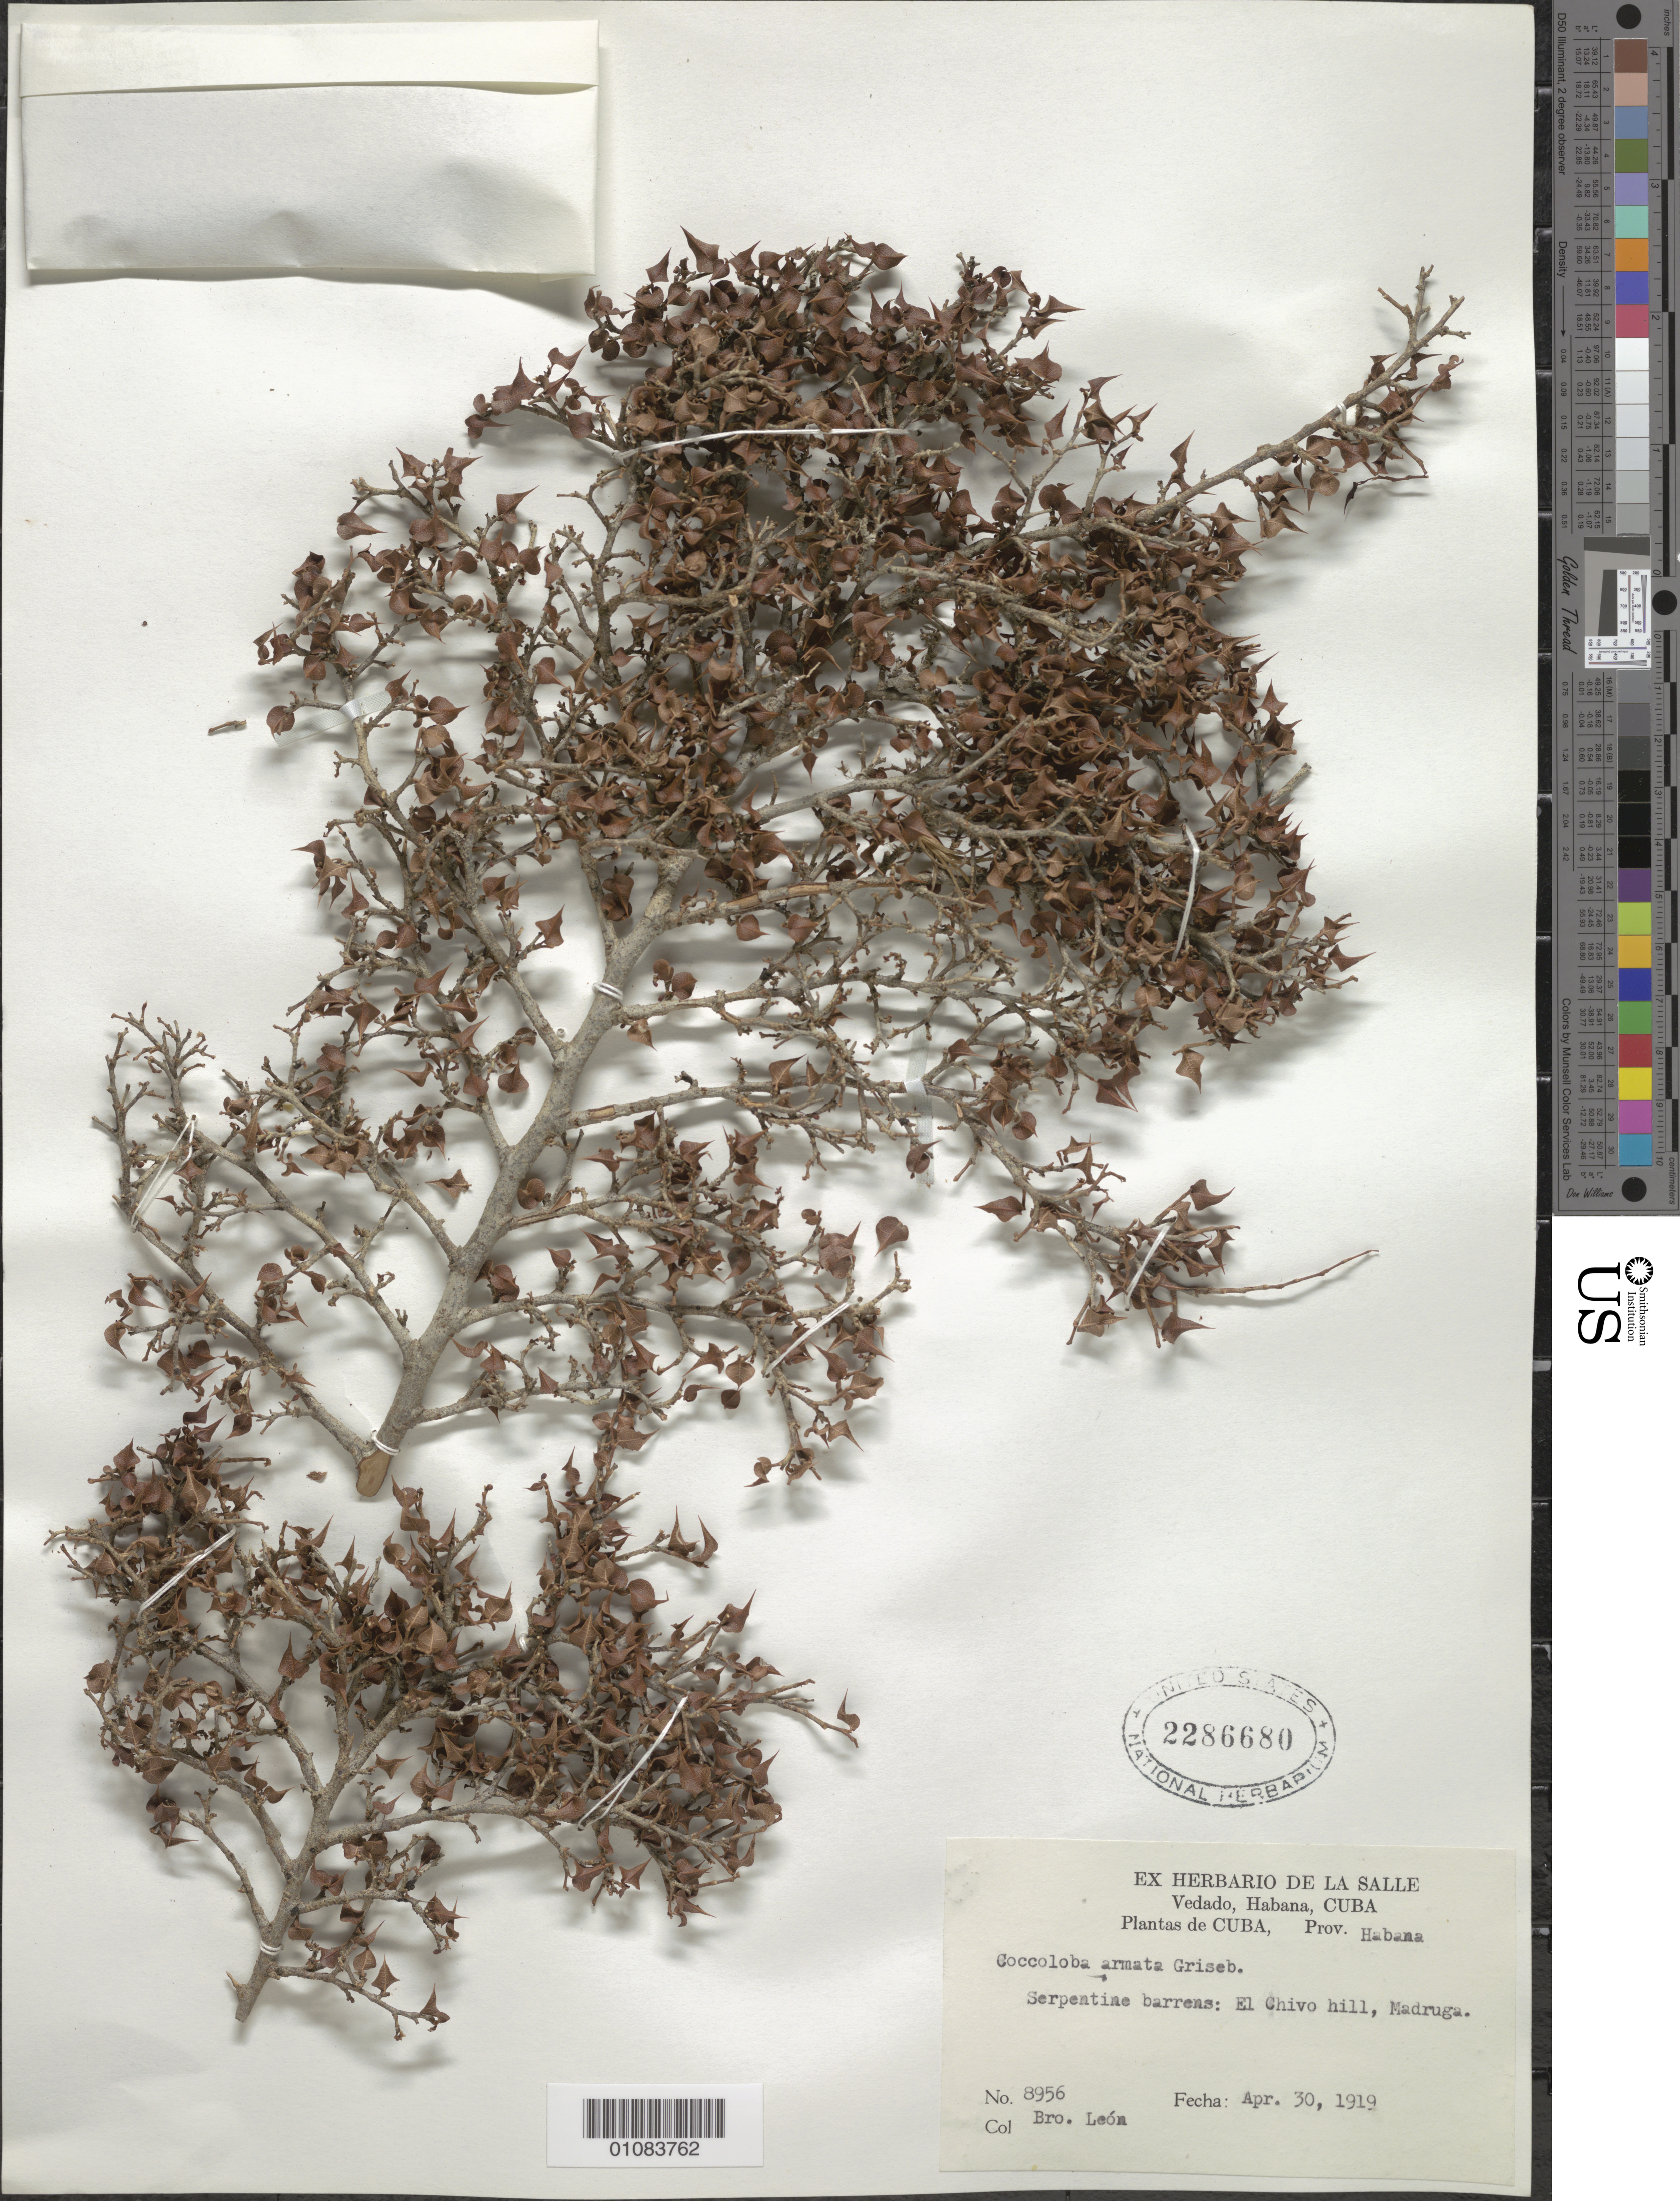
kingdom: Plantae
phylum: Tracheophyta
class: Magnoliopsida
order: Caryophyllales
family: Polygonaceae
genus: Coccoloba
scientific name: Coccoloba armata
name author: C. Wright ex Griseb.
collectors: Bro. León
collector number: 8956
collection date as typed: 30 Apr 1919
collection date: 1919-04-30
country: Cuba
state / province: La Habana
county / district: Madruga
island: Cuba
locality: Madruga, El Chivo hill, Serpentine barrens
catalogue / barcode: US 2286680